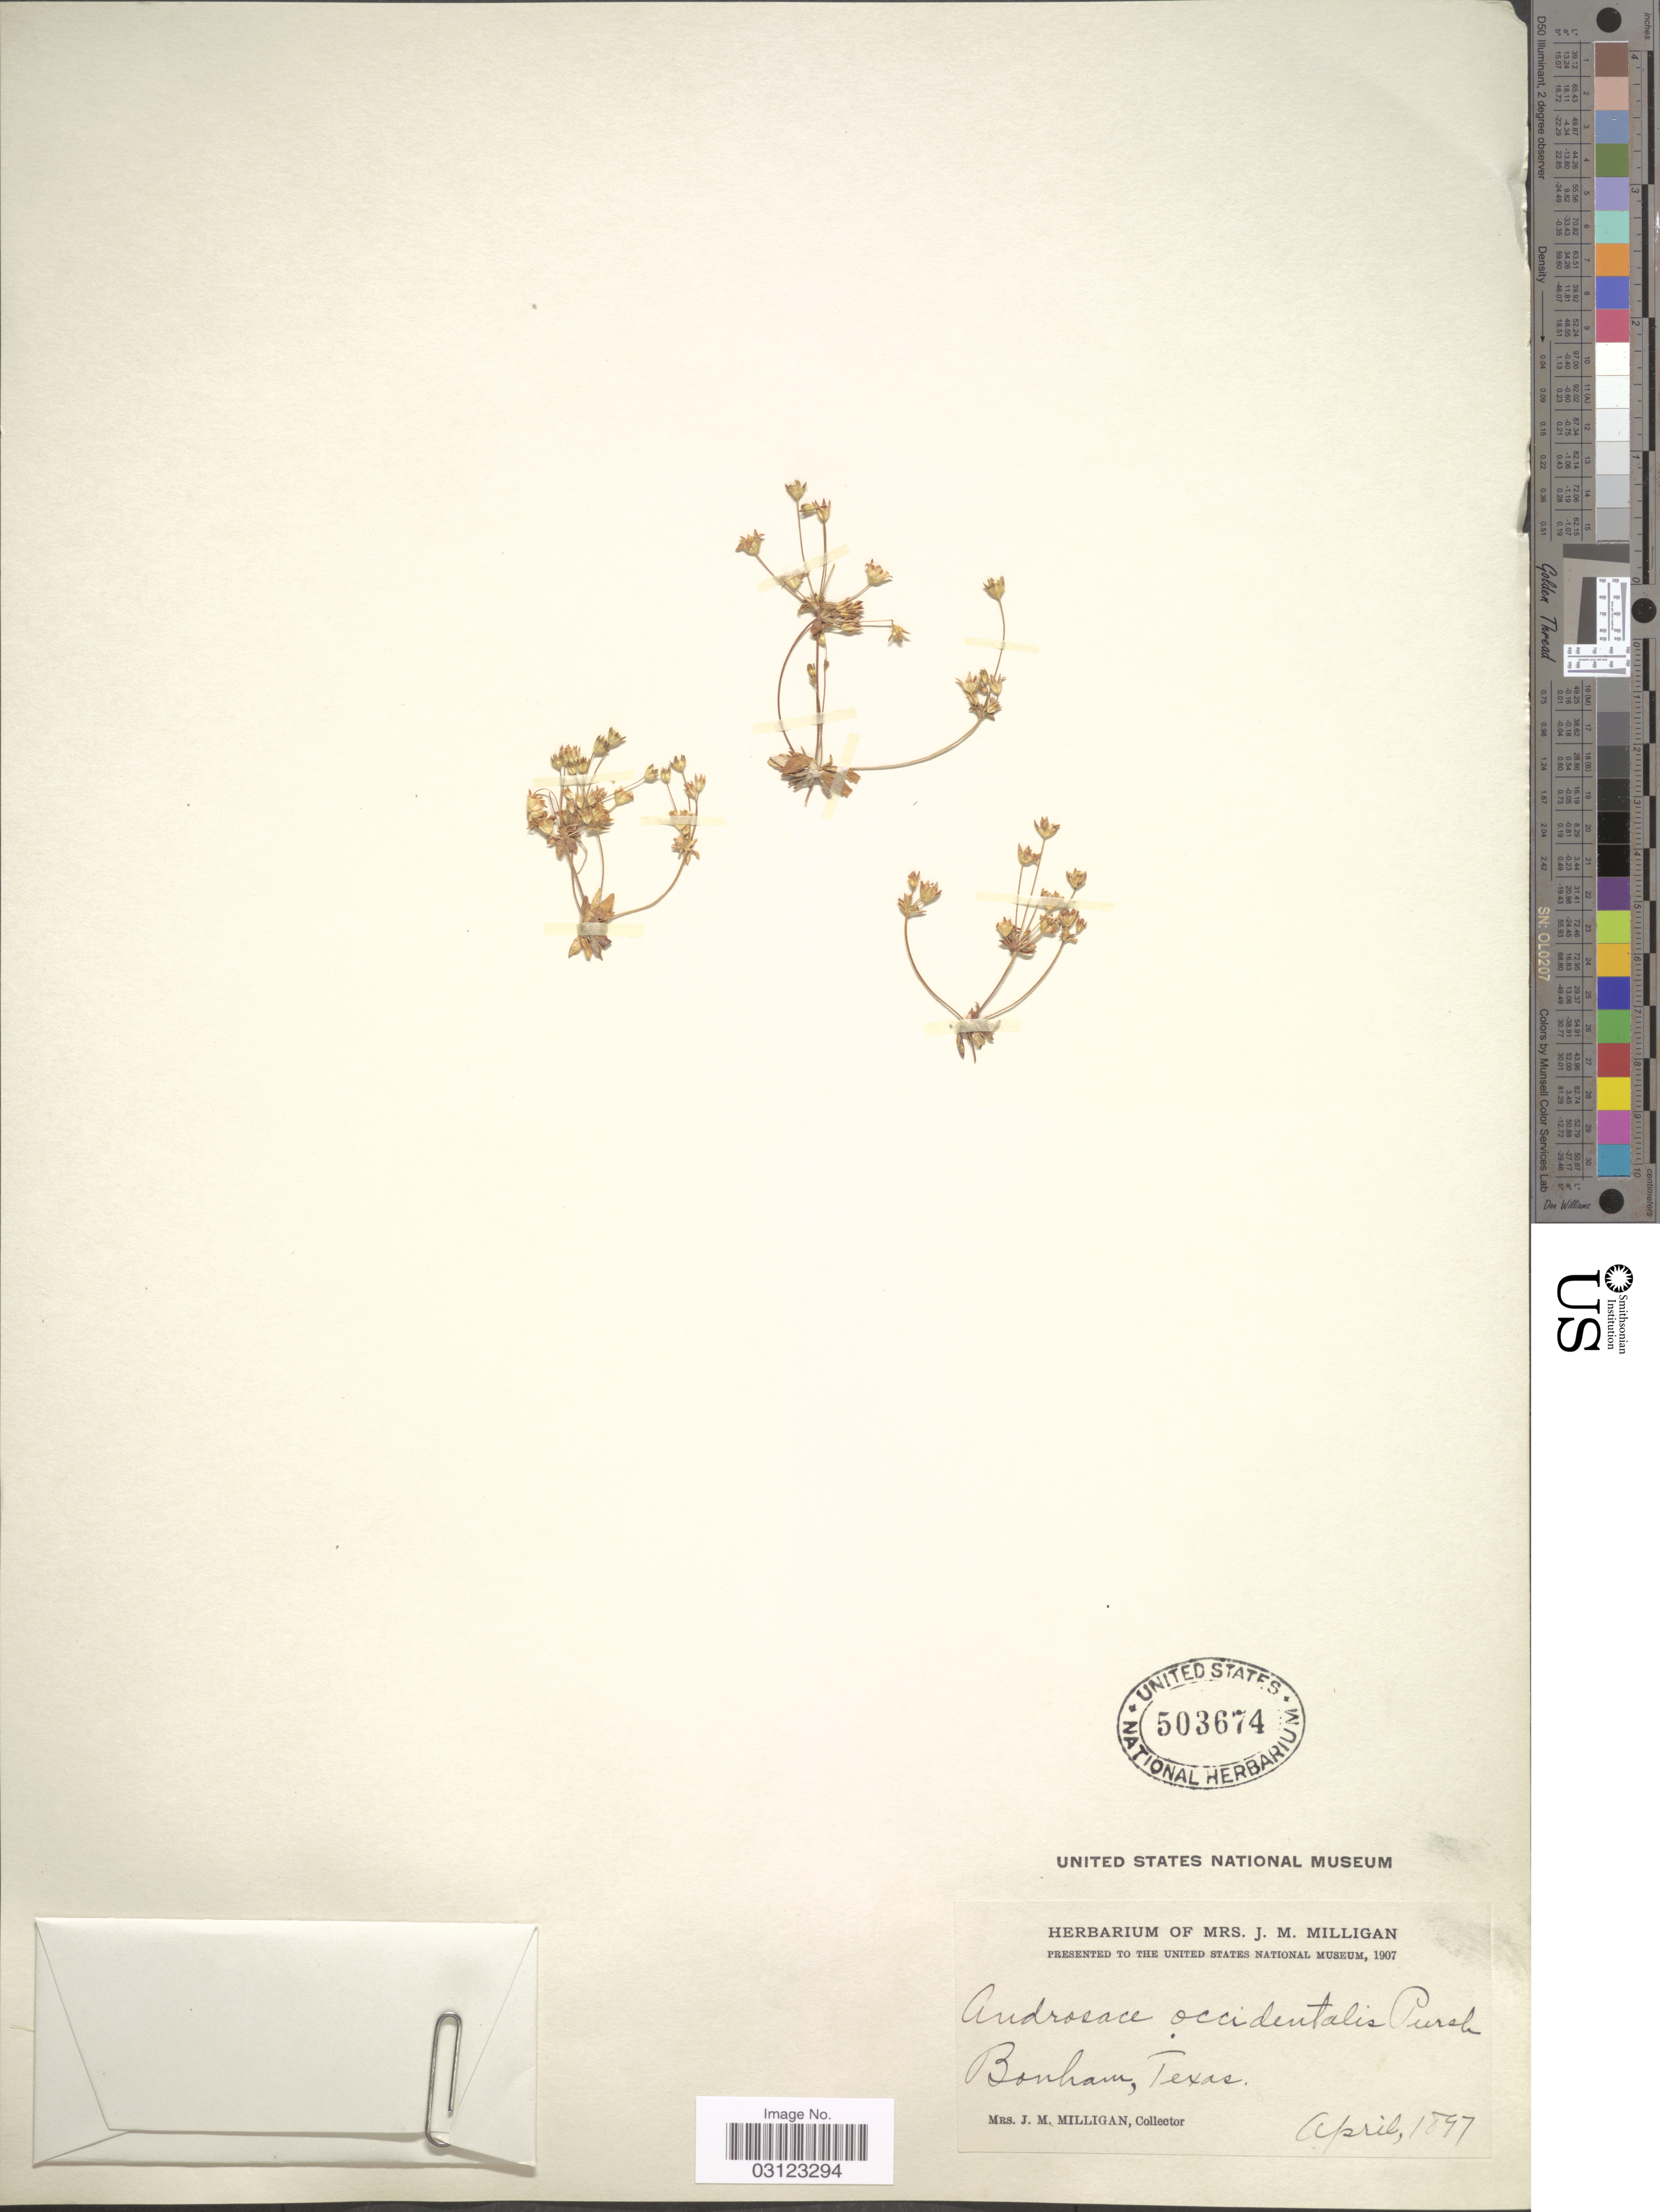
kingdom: Plantae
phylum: Tracheophyta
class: Magnoliopsida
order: Ericales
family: Primulaceae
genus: Androsace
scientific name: Androsace occidentalis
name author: (Pursh) Pursh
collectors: J. Milligan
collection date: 1897-04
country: United States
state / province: Texas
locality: Bonham.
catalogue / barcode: US 503674